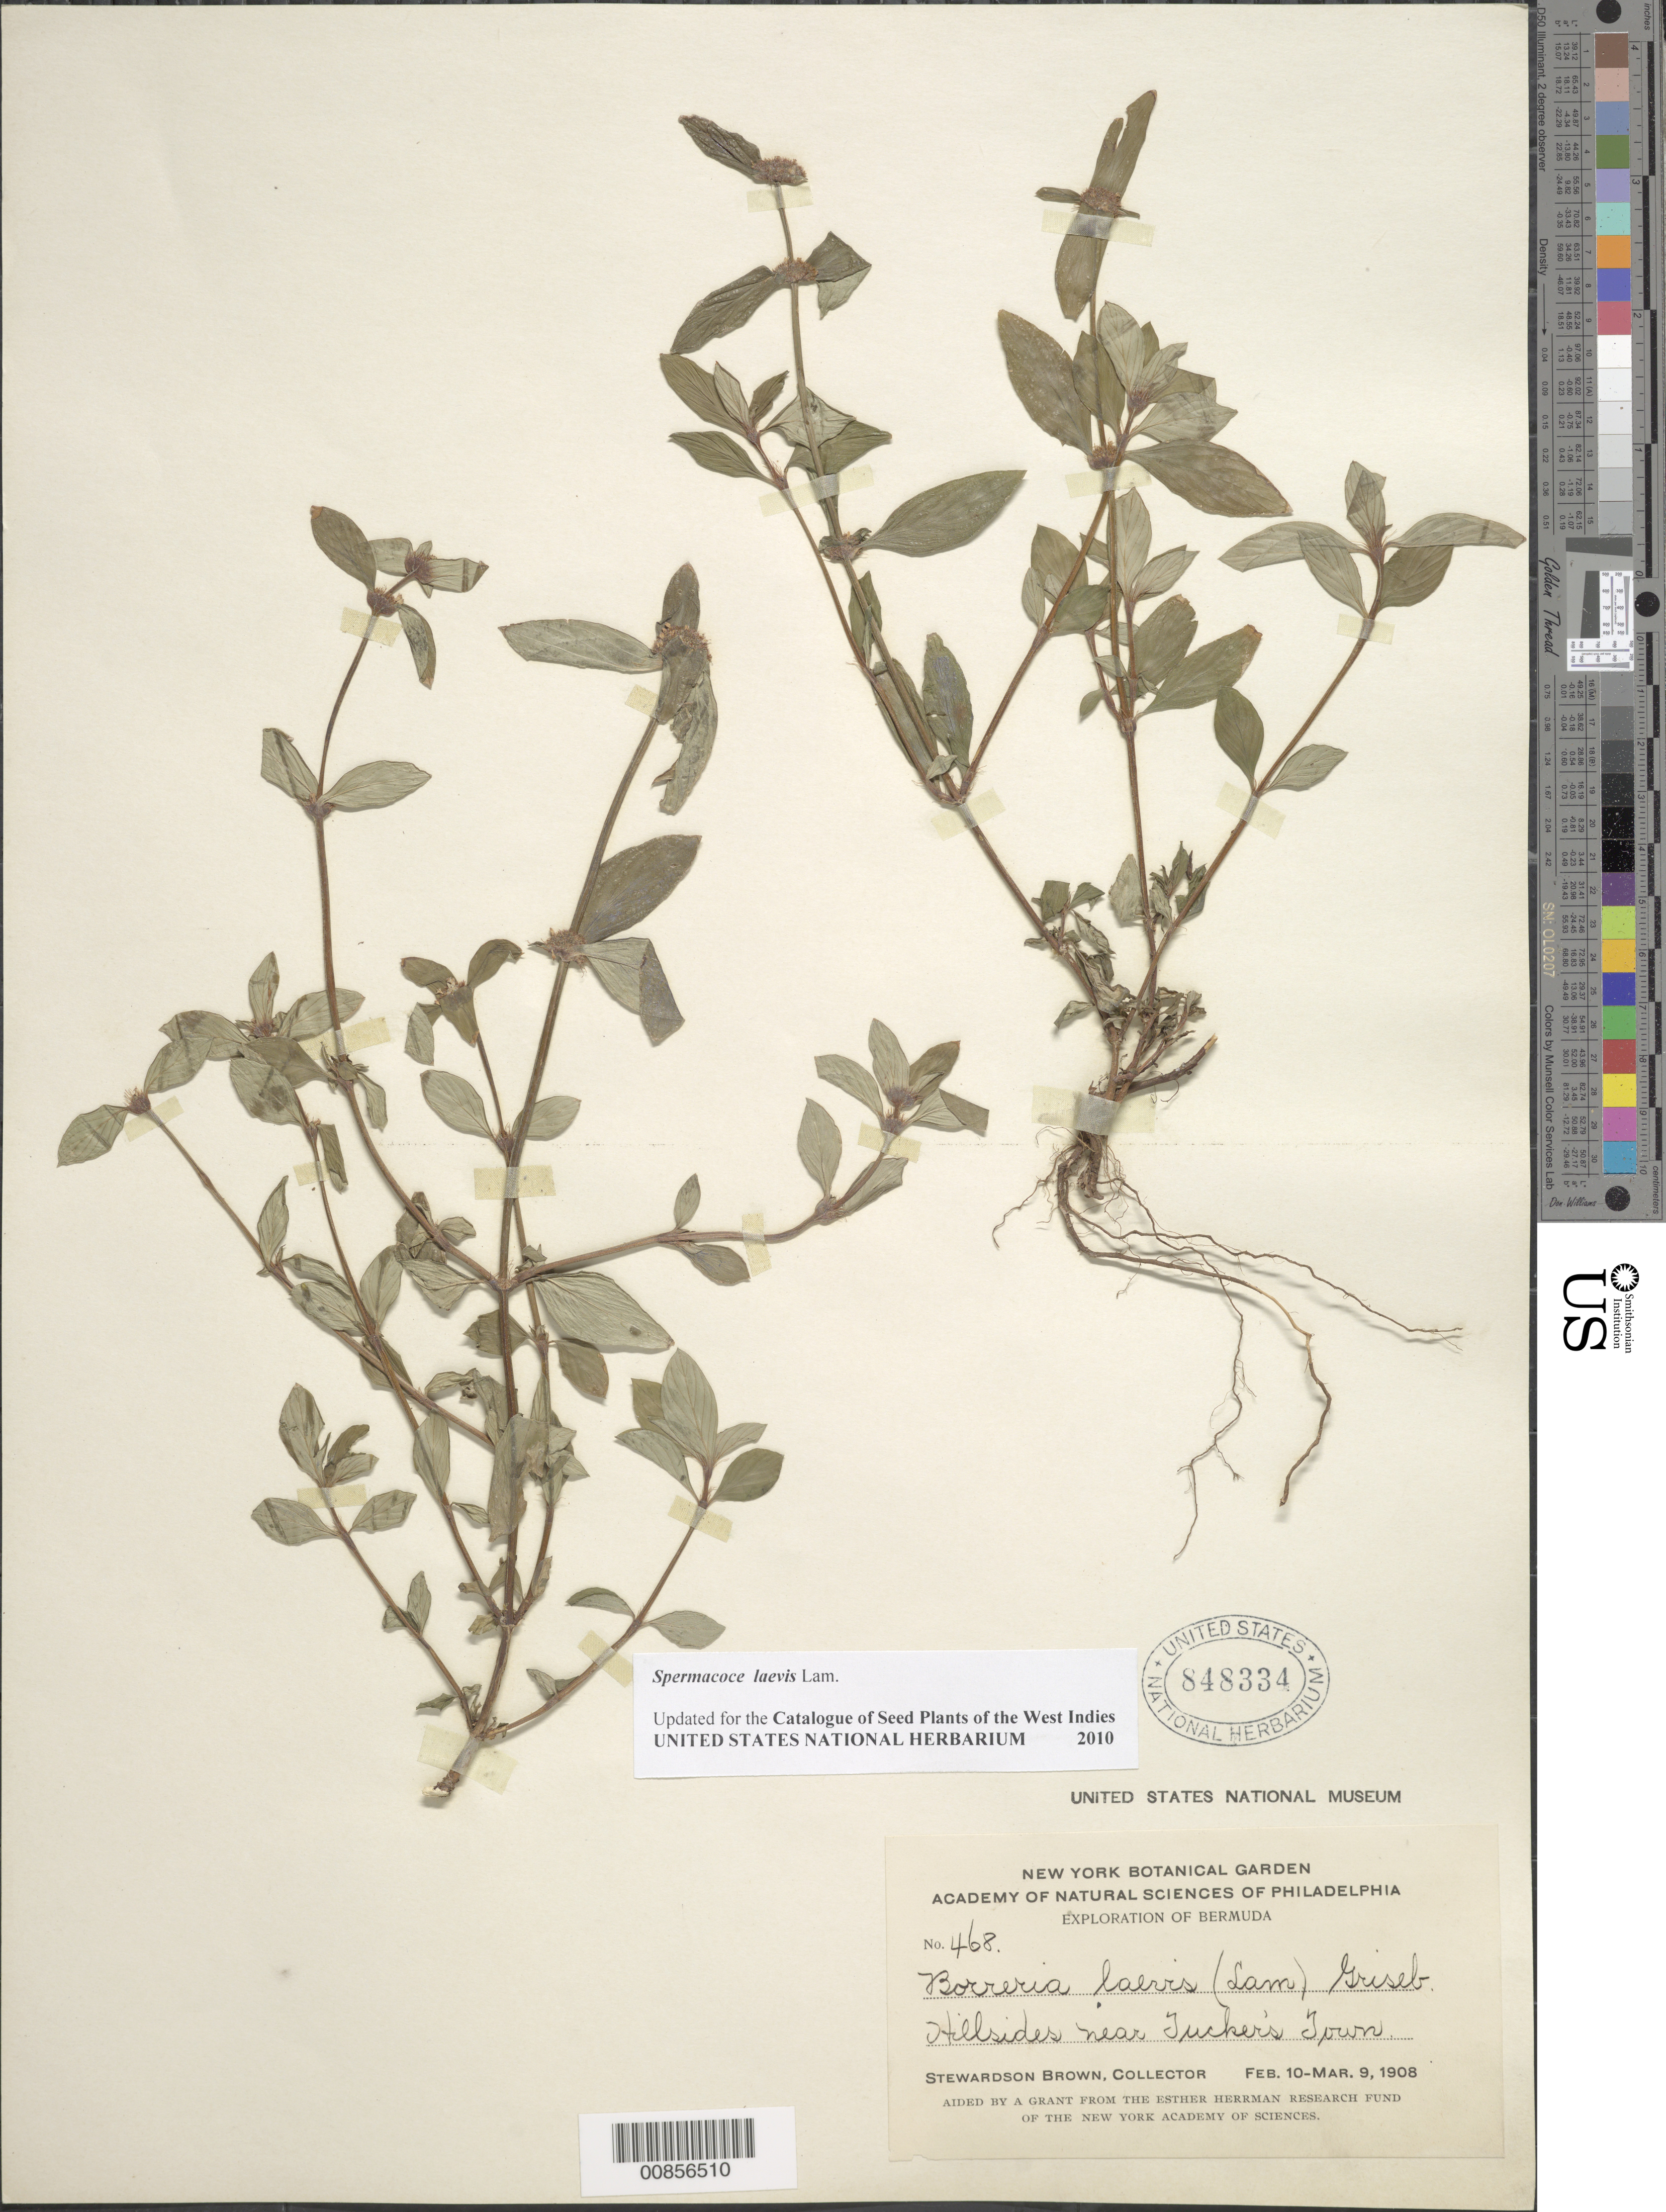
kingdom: Plantae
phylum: Tracheophyta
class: Magnoliopsida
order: Gentianales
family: Rubiaceae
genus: Spermacoce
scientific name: Spermacoce laevis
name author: Lam.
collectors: S. Brown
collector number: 468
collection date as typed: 10 Feb 1908 to 09 Mar 1908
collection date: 1908-02-10/1908-03-09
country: Bermuda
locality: Hillsides near Tucker's Town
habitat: Hillsides near town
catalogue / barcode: US 848334